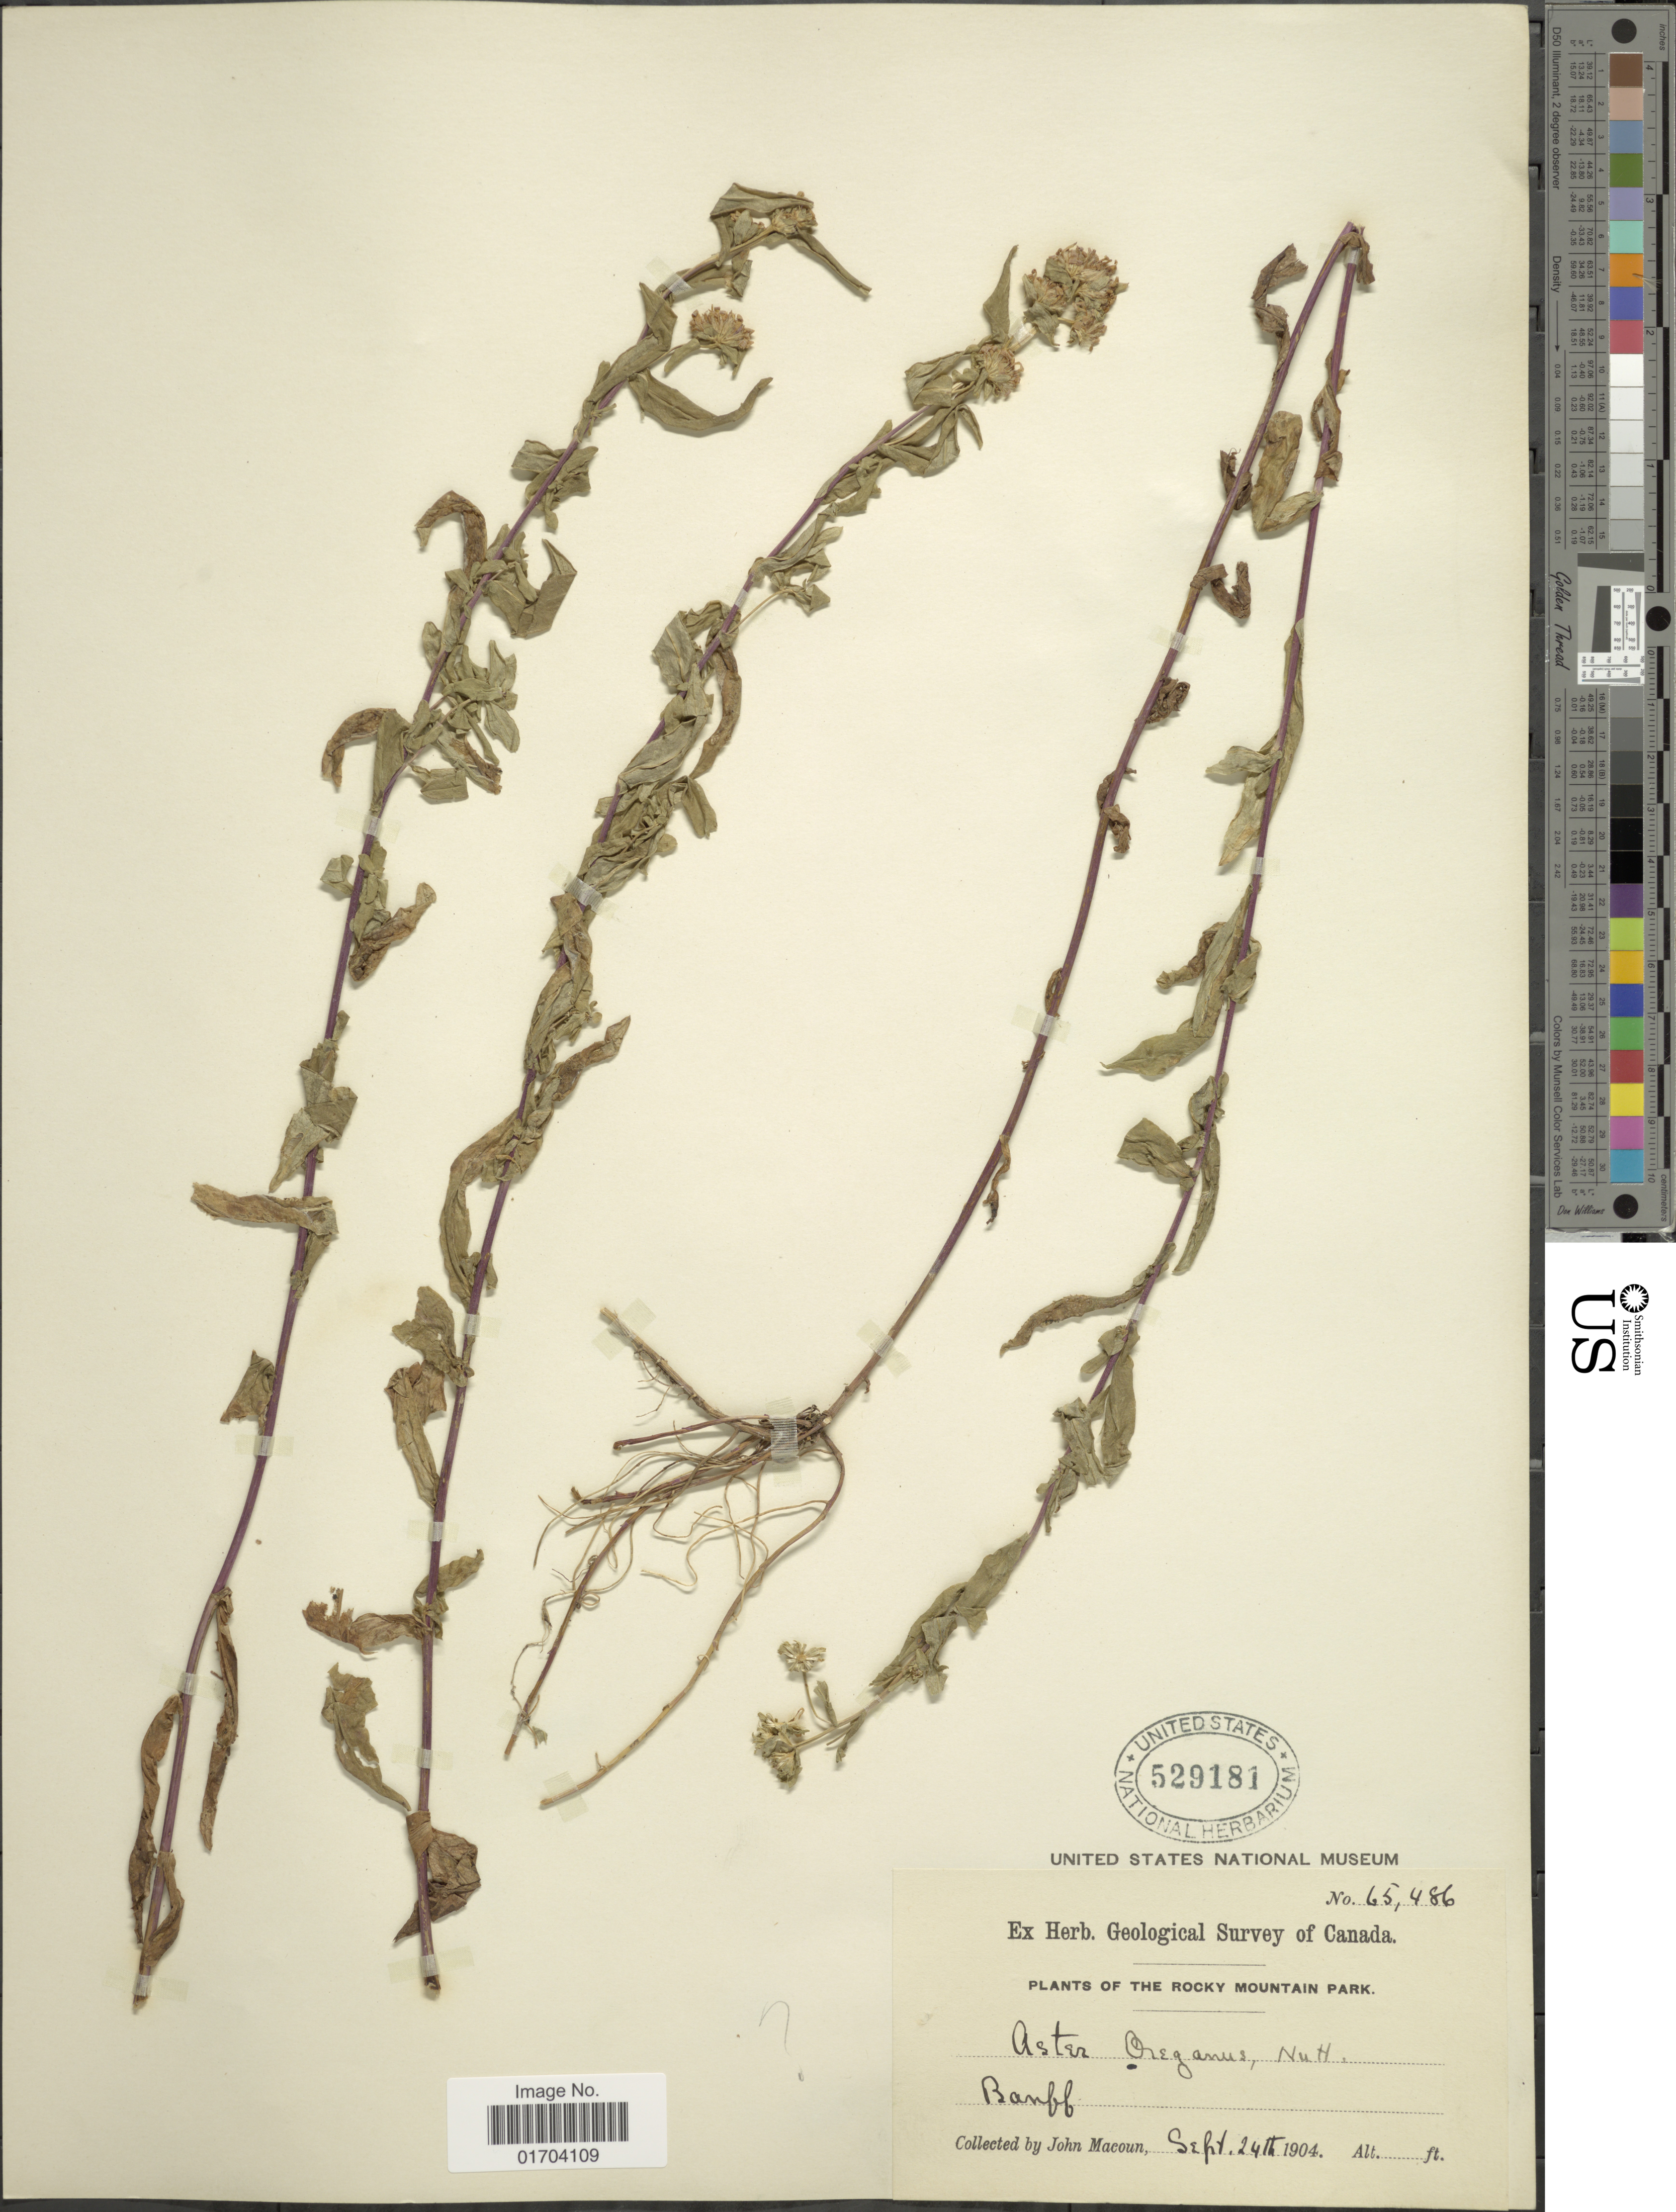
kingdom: Plantae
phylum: Tracheophyta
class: Magnoliopsida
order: Asterales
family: Asteraceae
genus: Symphyotrichum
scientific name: Symphyotrichum sp.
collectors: J. Macoun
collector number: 65486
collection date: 1904-09-24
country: Canada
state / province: Alberta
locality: The Rocky Mountain Park. Banff.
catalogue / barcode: US 529181